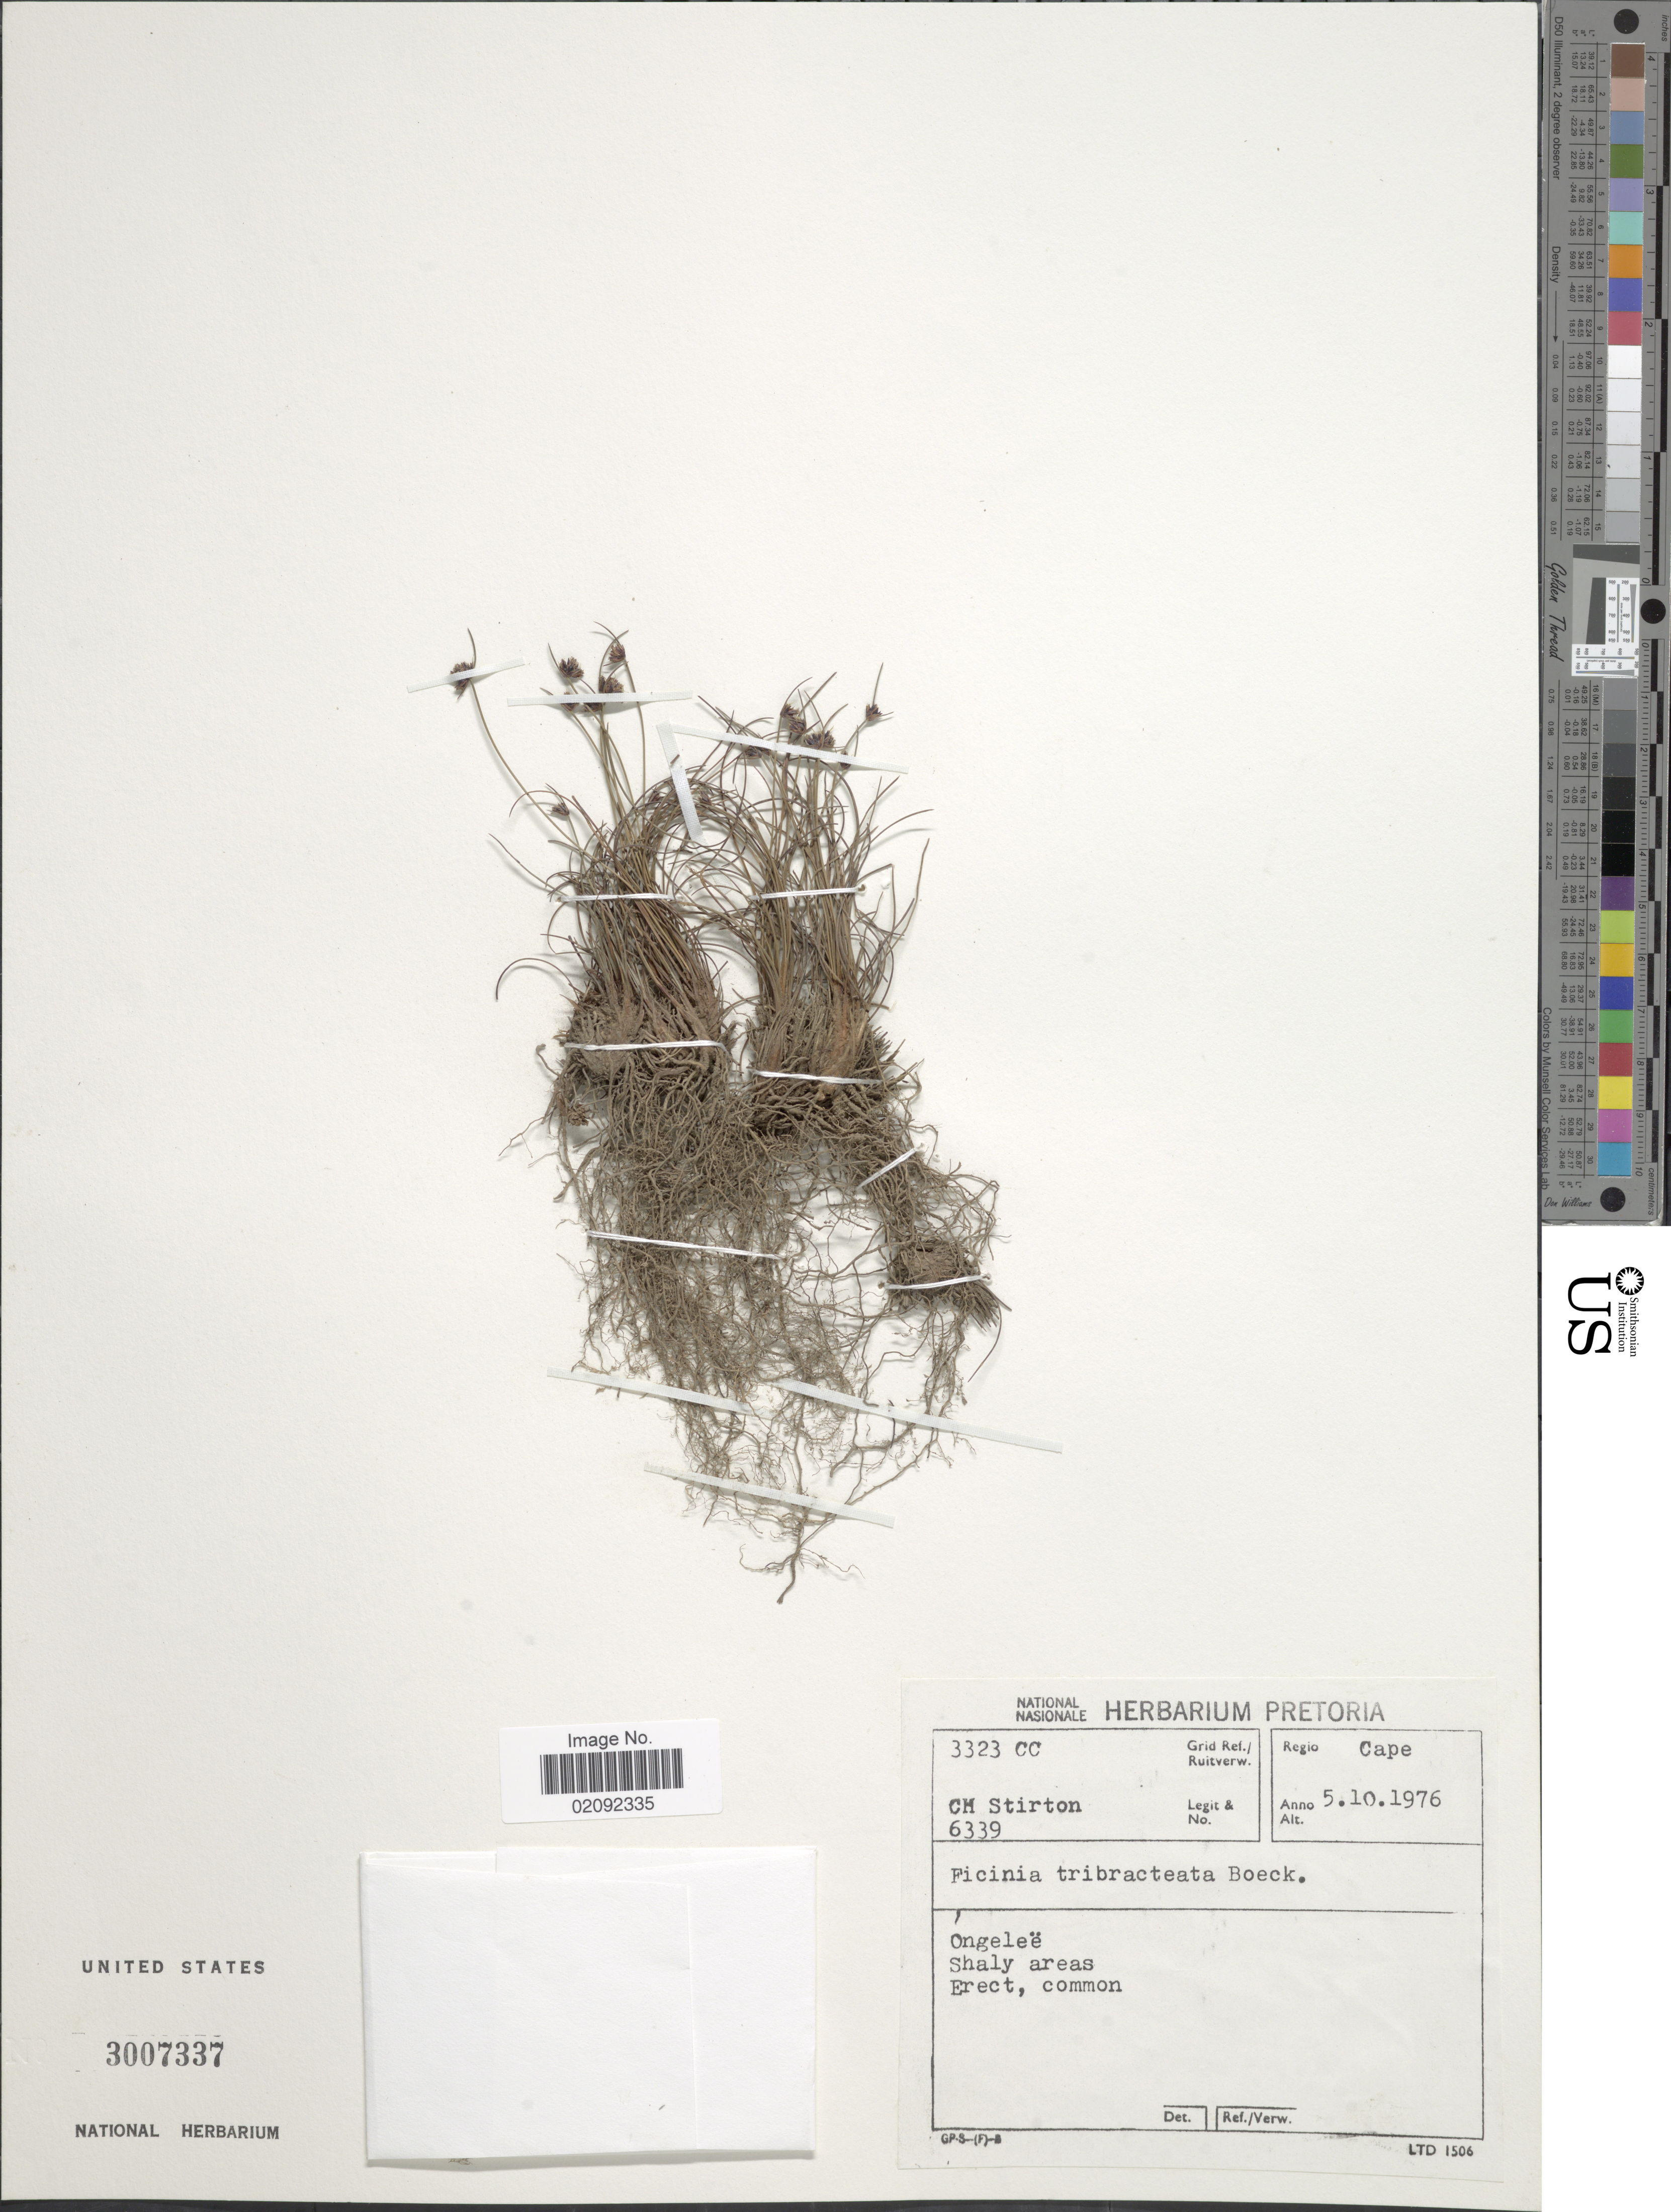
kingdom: Plantae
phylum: Tracheophyta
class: Liliopsida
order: Poales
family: Cyperaceae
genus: Ficinia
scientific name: Ficinia filiformis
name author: (Lam.) Schrad.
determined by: Strong, Mark T., (BOT), Smithsonian Institution - National Museum of Natural History (UNITED STATES)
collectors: C. H. Stirton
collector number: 6339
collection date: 1976-10-05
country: South Africa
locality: Regio Cape, Ongoleë, Shaly areas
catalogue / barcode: US 3007337